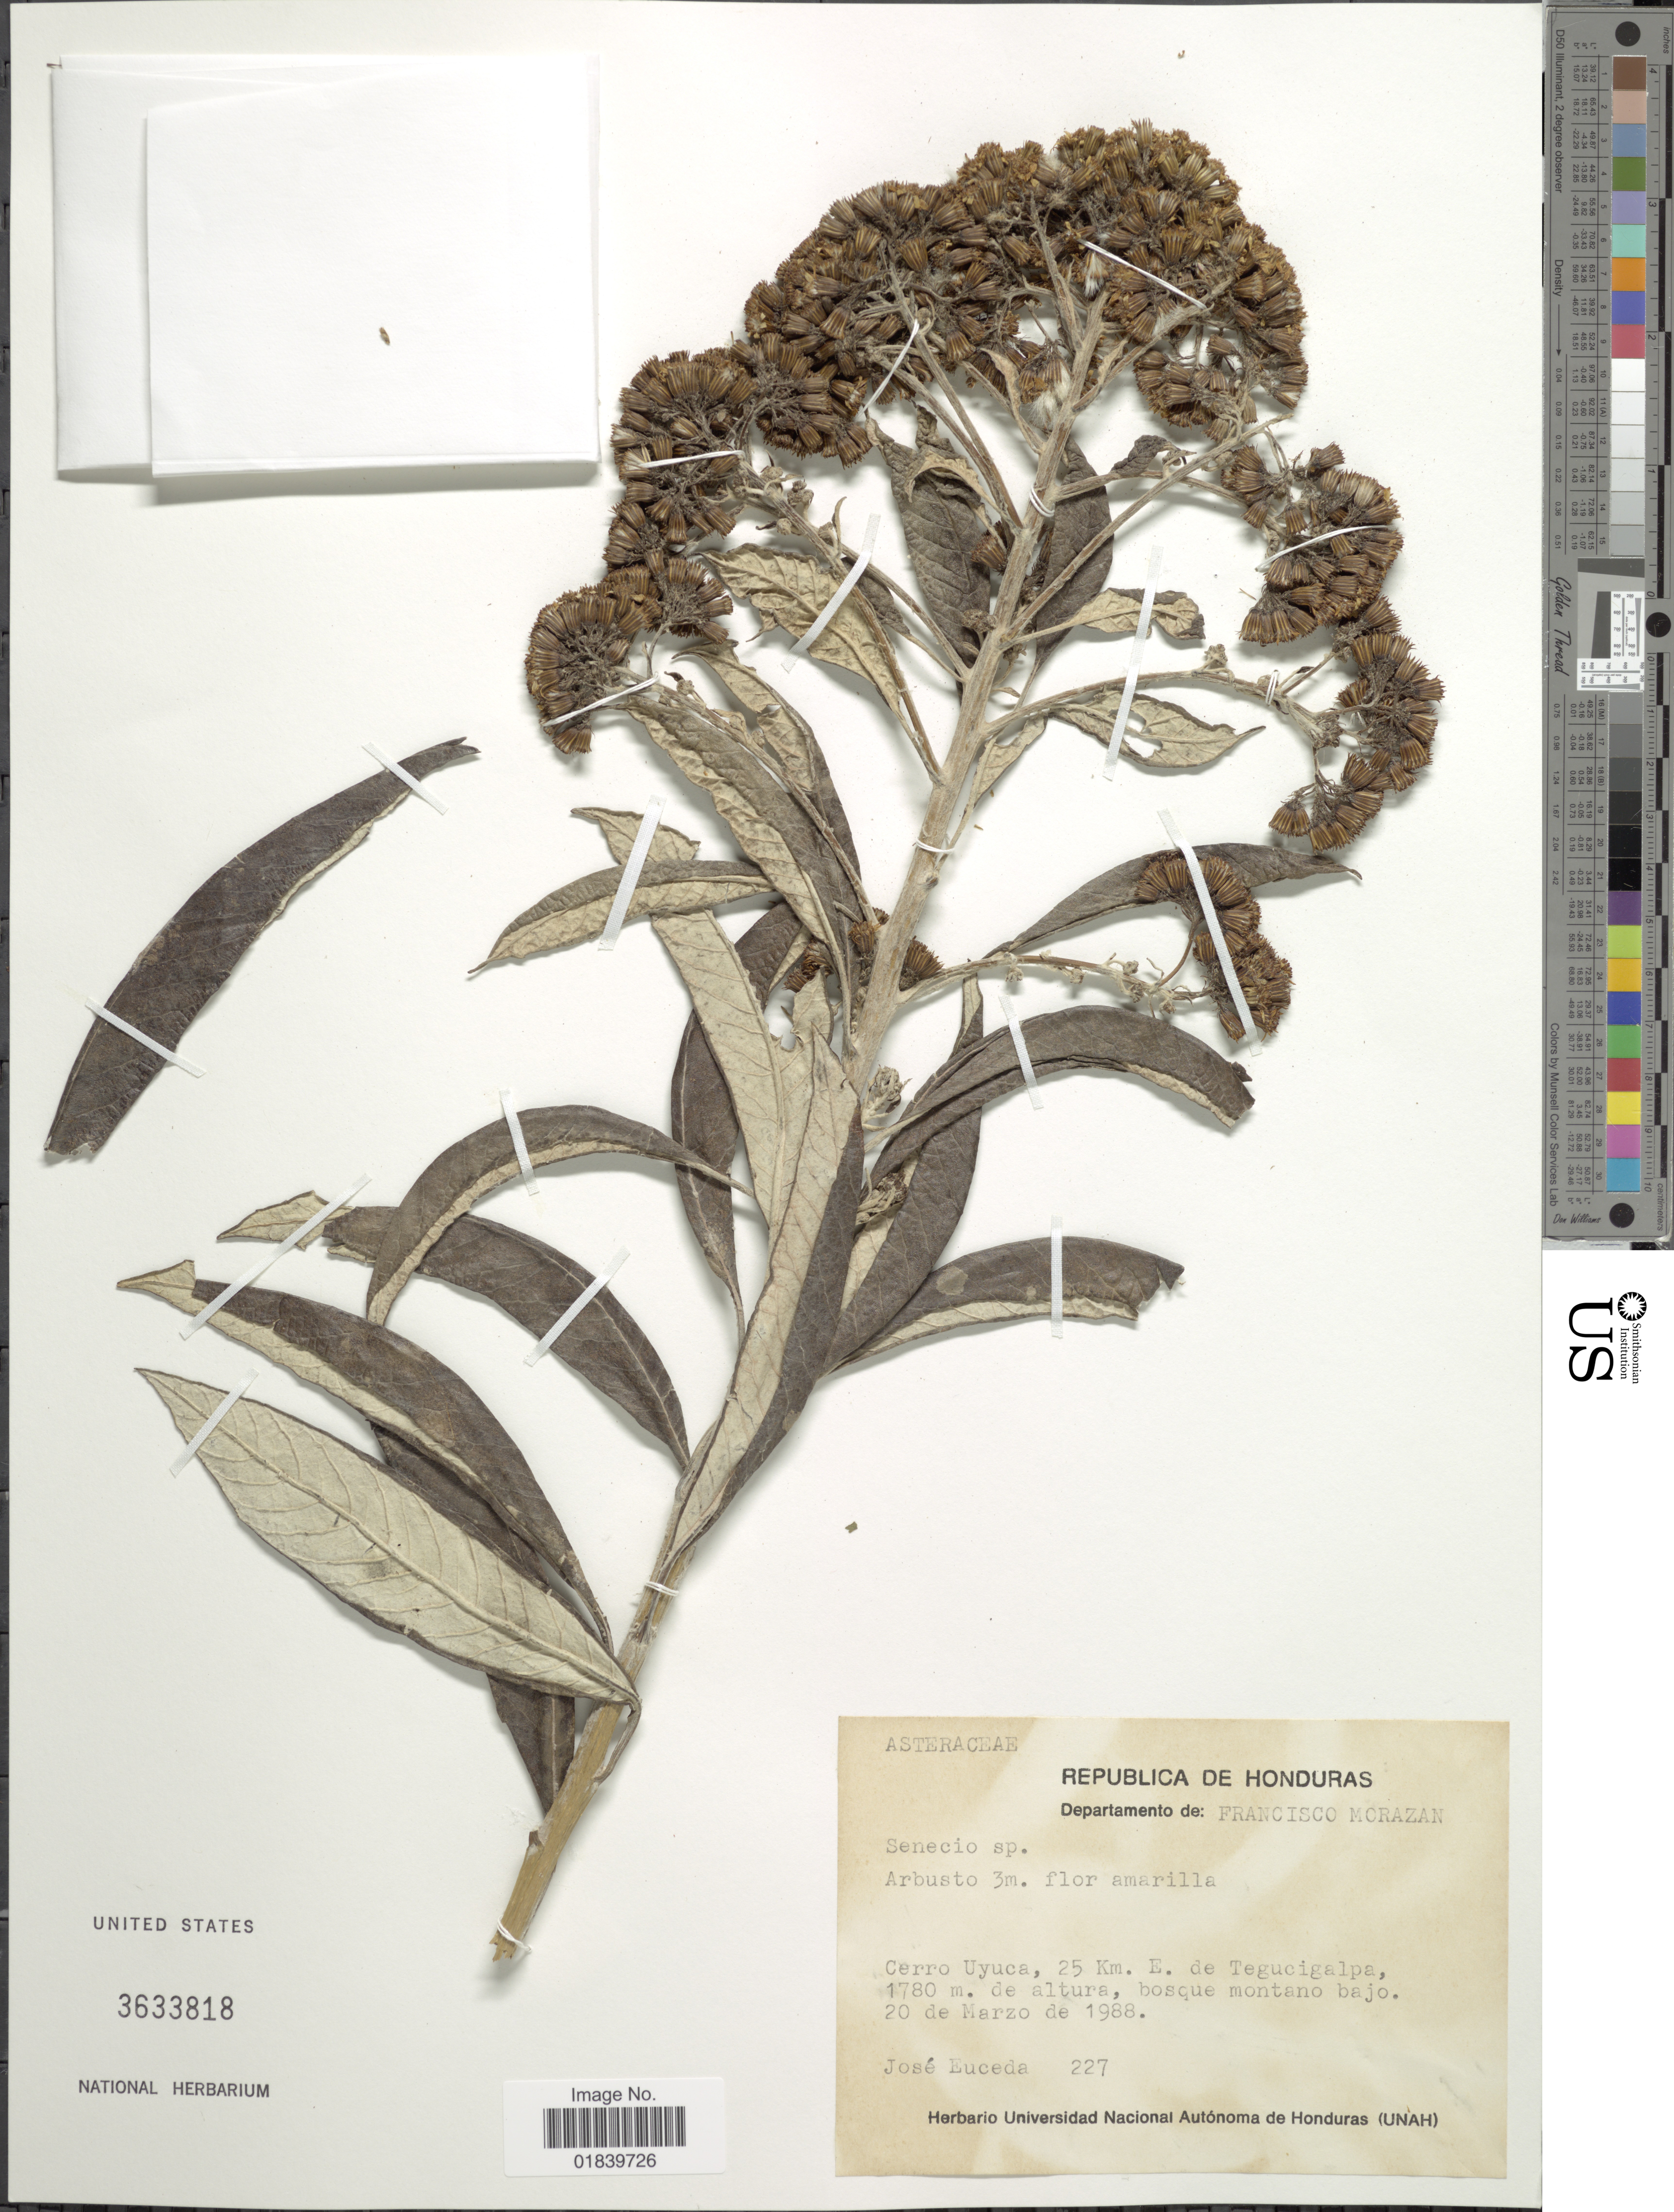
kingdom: Plantae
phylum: Tracheophyta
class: Magnoliopsida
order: Asterales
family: Asteraceae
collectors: J. Euceda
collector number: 227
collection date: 1988-03-20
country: Honduras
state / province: Fco. Morazán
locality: Departamento de: Francisco Morazan. Cerro Uyuca, 25 Km E. de Tegucigalpa.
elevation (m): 1780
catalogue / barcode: US 3633818